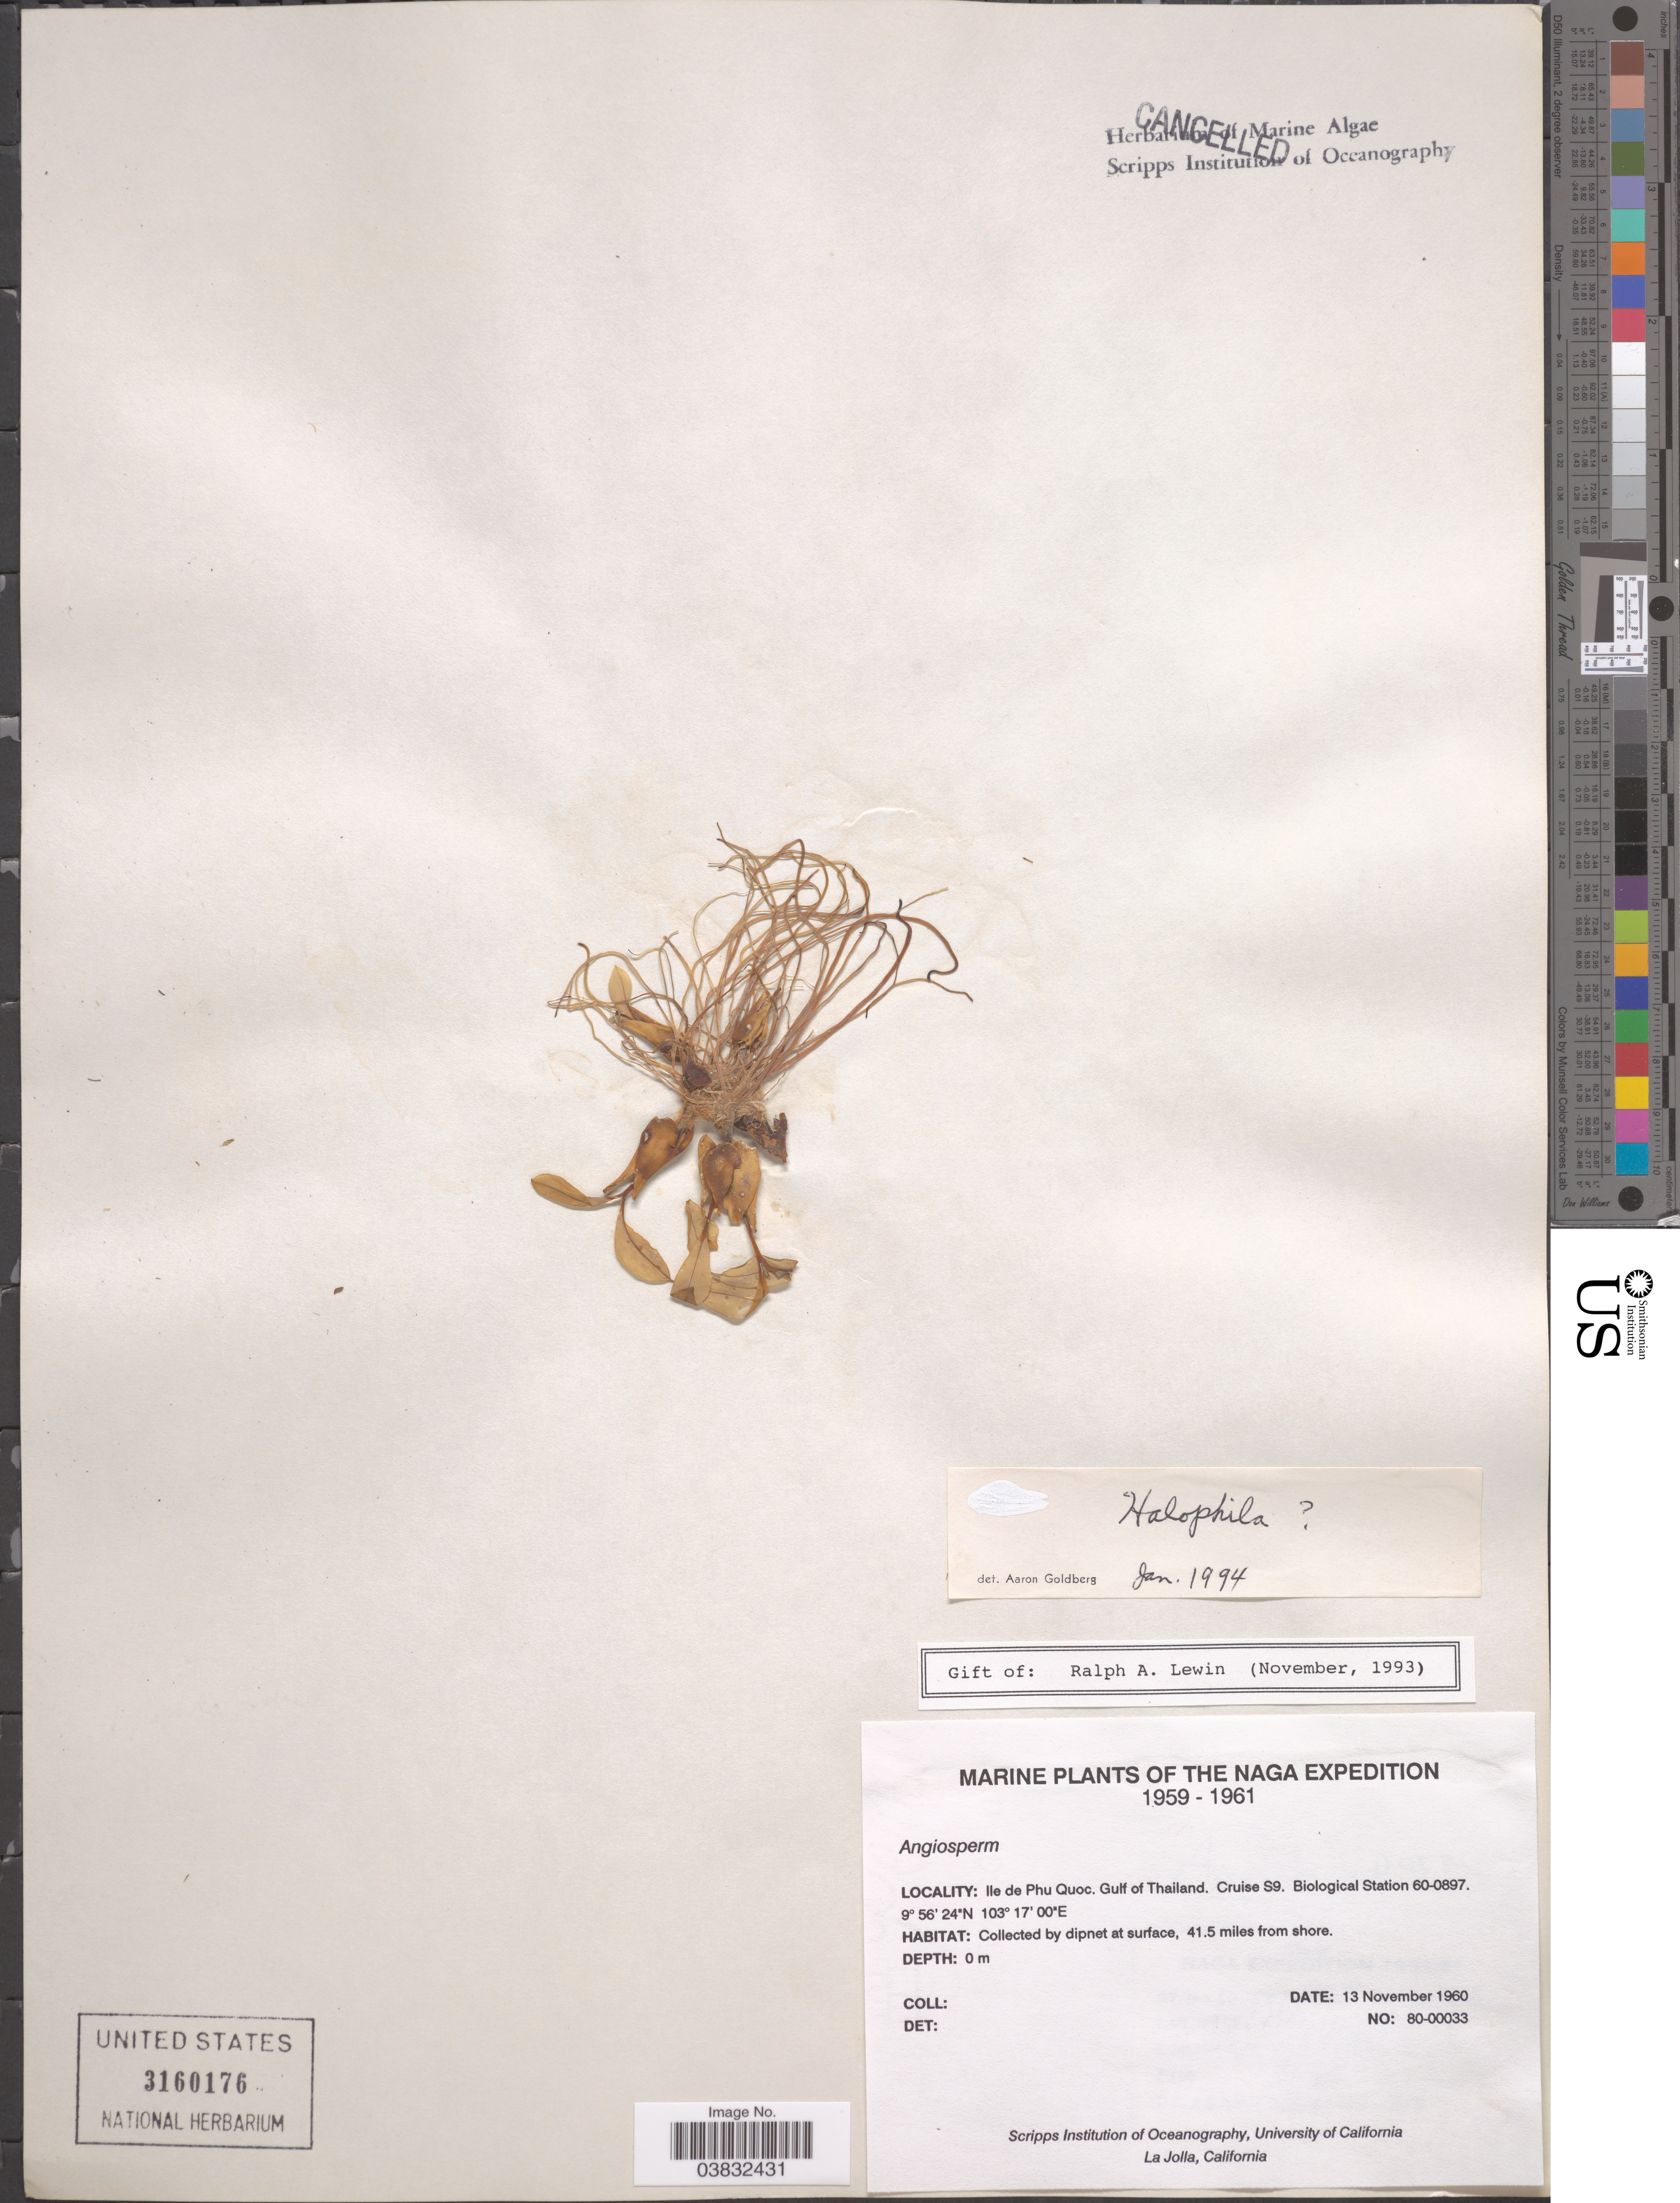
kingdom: Plantae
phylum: Tracheophyta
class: Liliopsida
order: Alismatales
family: Hydrocharitaceae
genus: Halophila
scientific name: Halophila sp.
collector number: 80-00033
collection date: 1960-11-13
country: Vietnam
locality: Ile de Phu Quoc. Gulf of Thailand. Cruise S9. Biological Station 60-0897. at surface, 41.5 miles from shore.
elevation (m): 0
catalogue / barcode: US 3160176